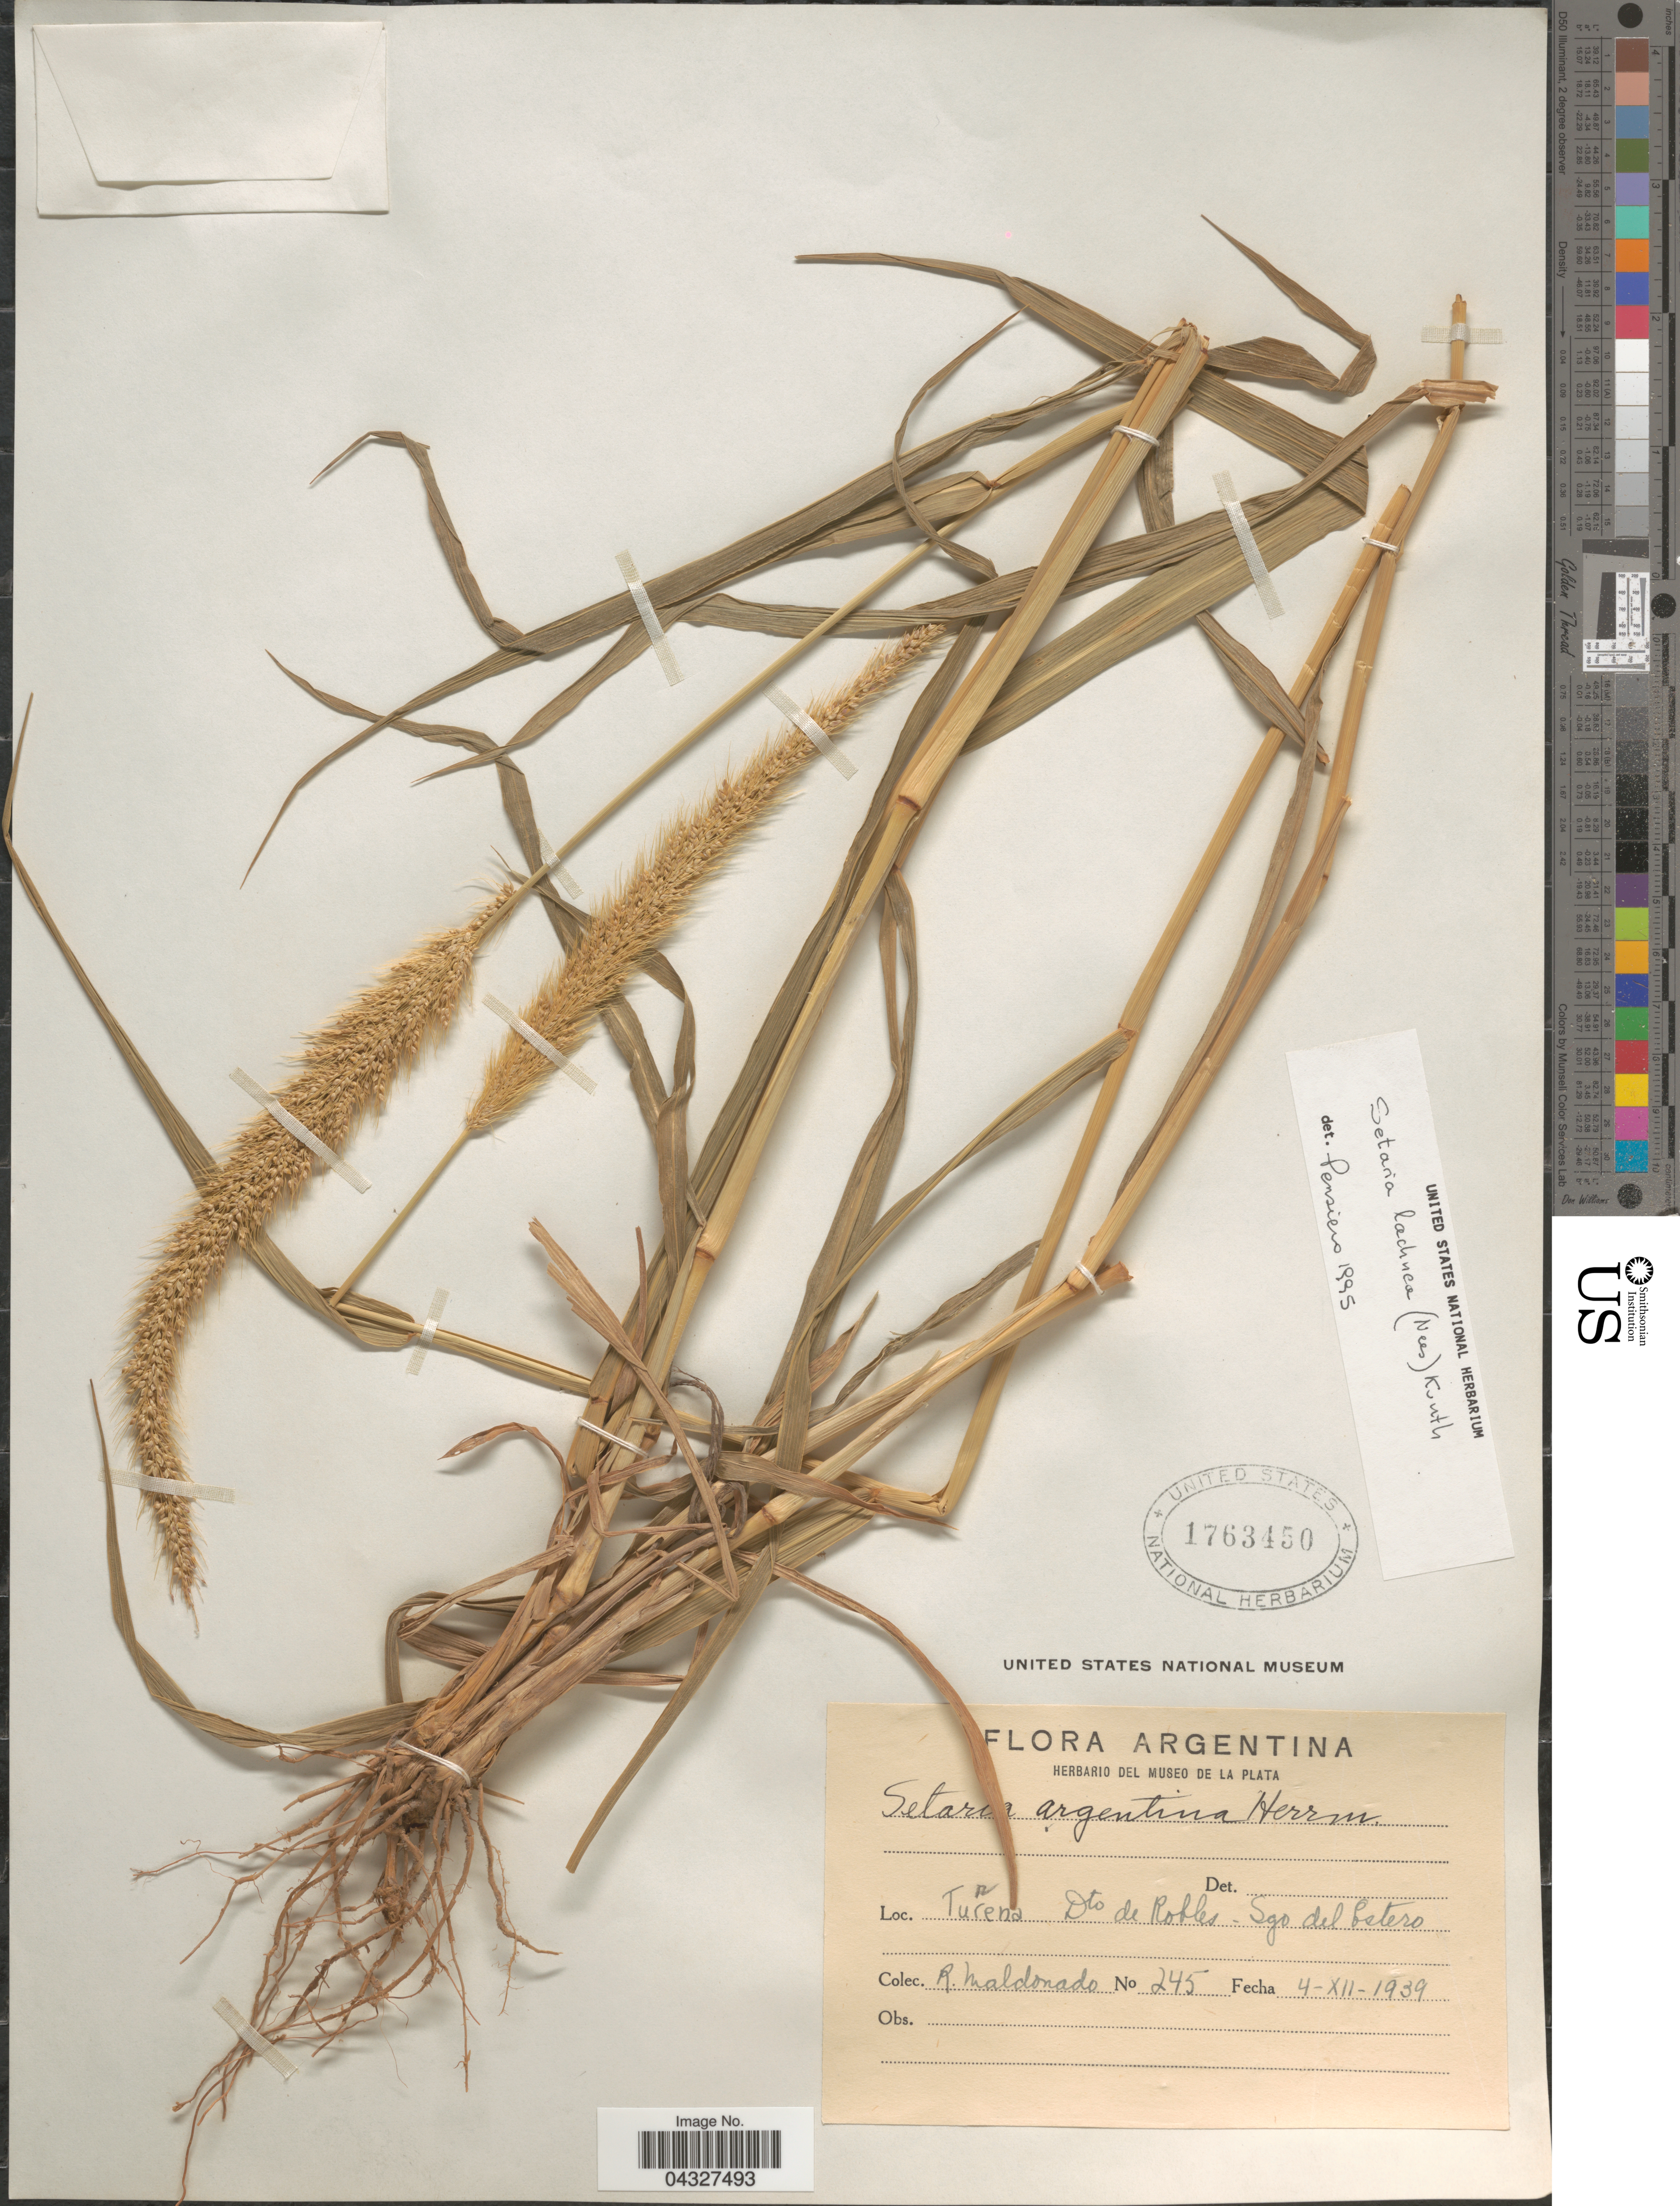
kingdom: Plantae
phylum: Tracheophyta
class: Liliopsida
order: Poales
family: Poaceae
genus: Setaria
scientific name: Setaria lachnea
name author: (Nees) Kunth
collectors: R. Maldonado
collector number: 245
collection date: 1939-12-04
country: Argentina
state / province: Santiago del Estero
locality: Tucena Dto de Robles - Sgo del Estero.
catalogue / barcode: US 1763450